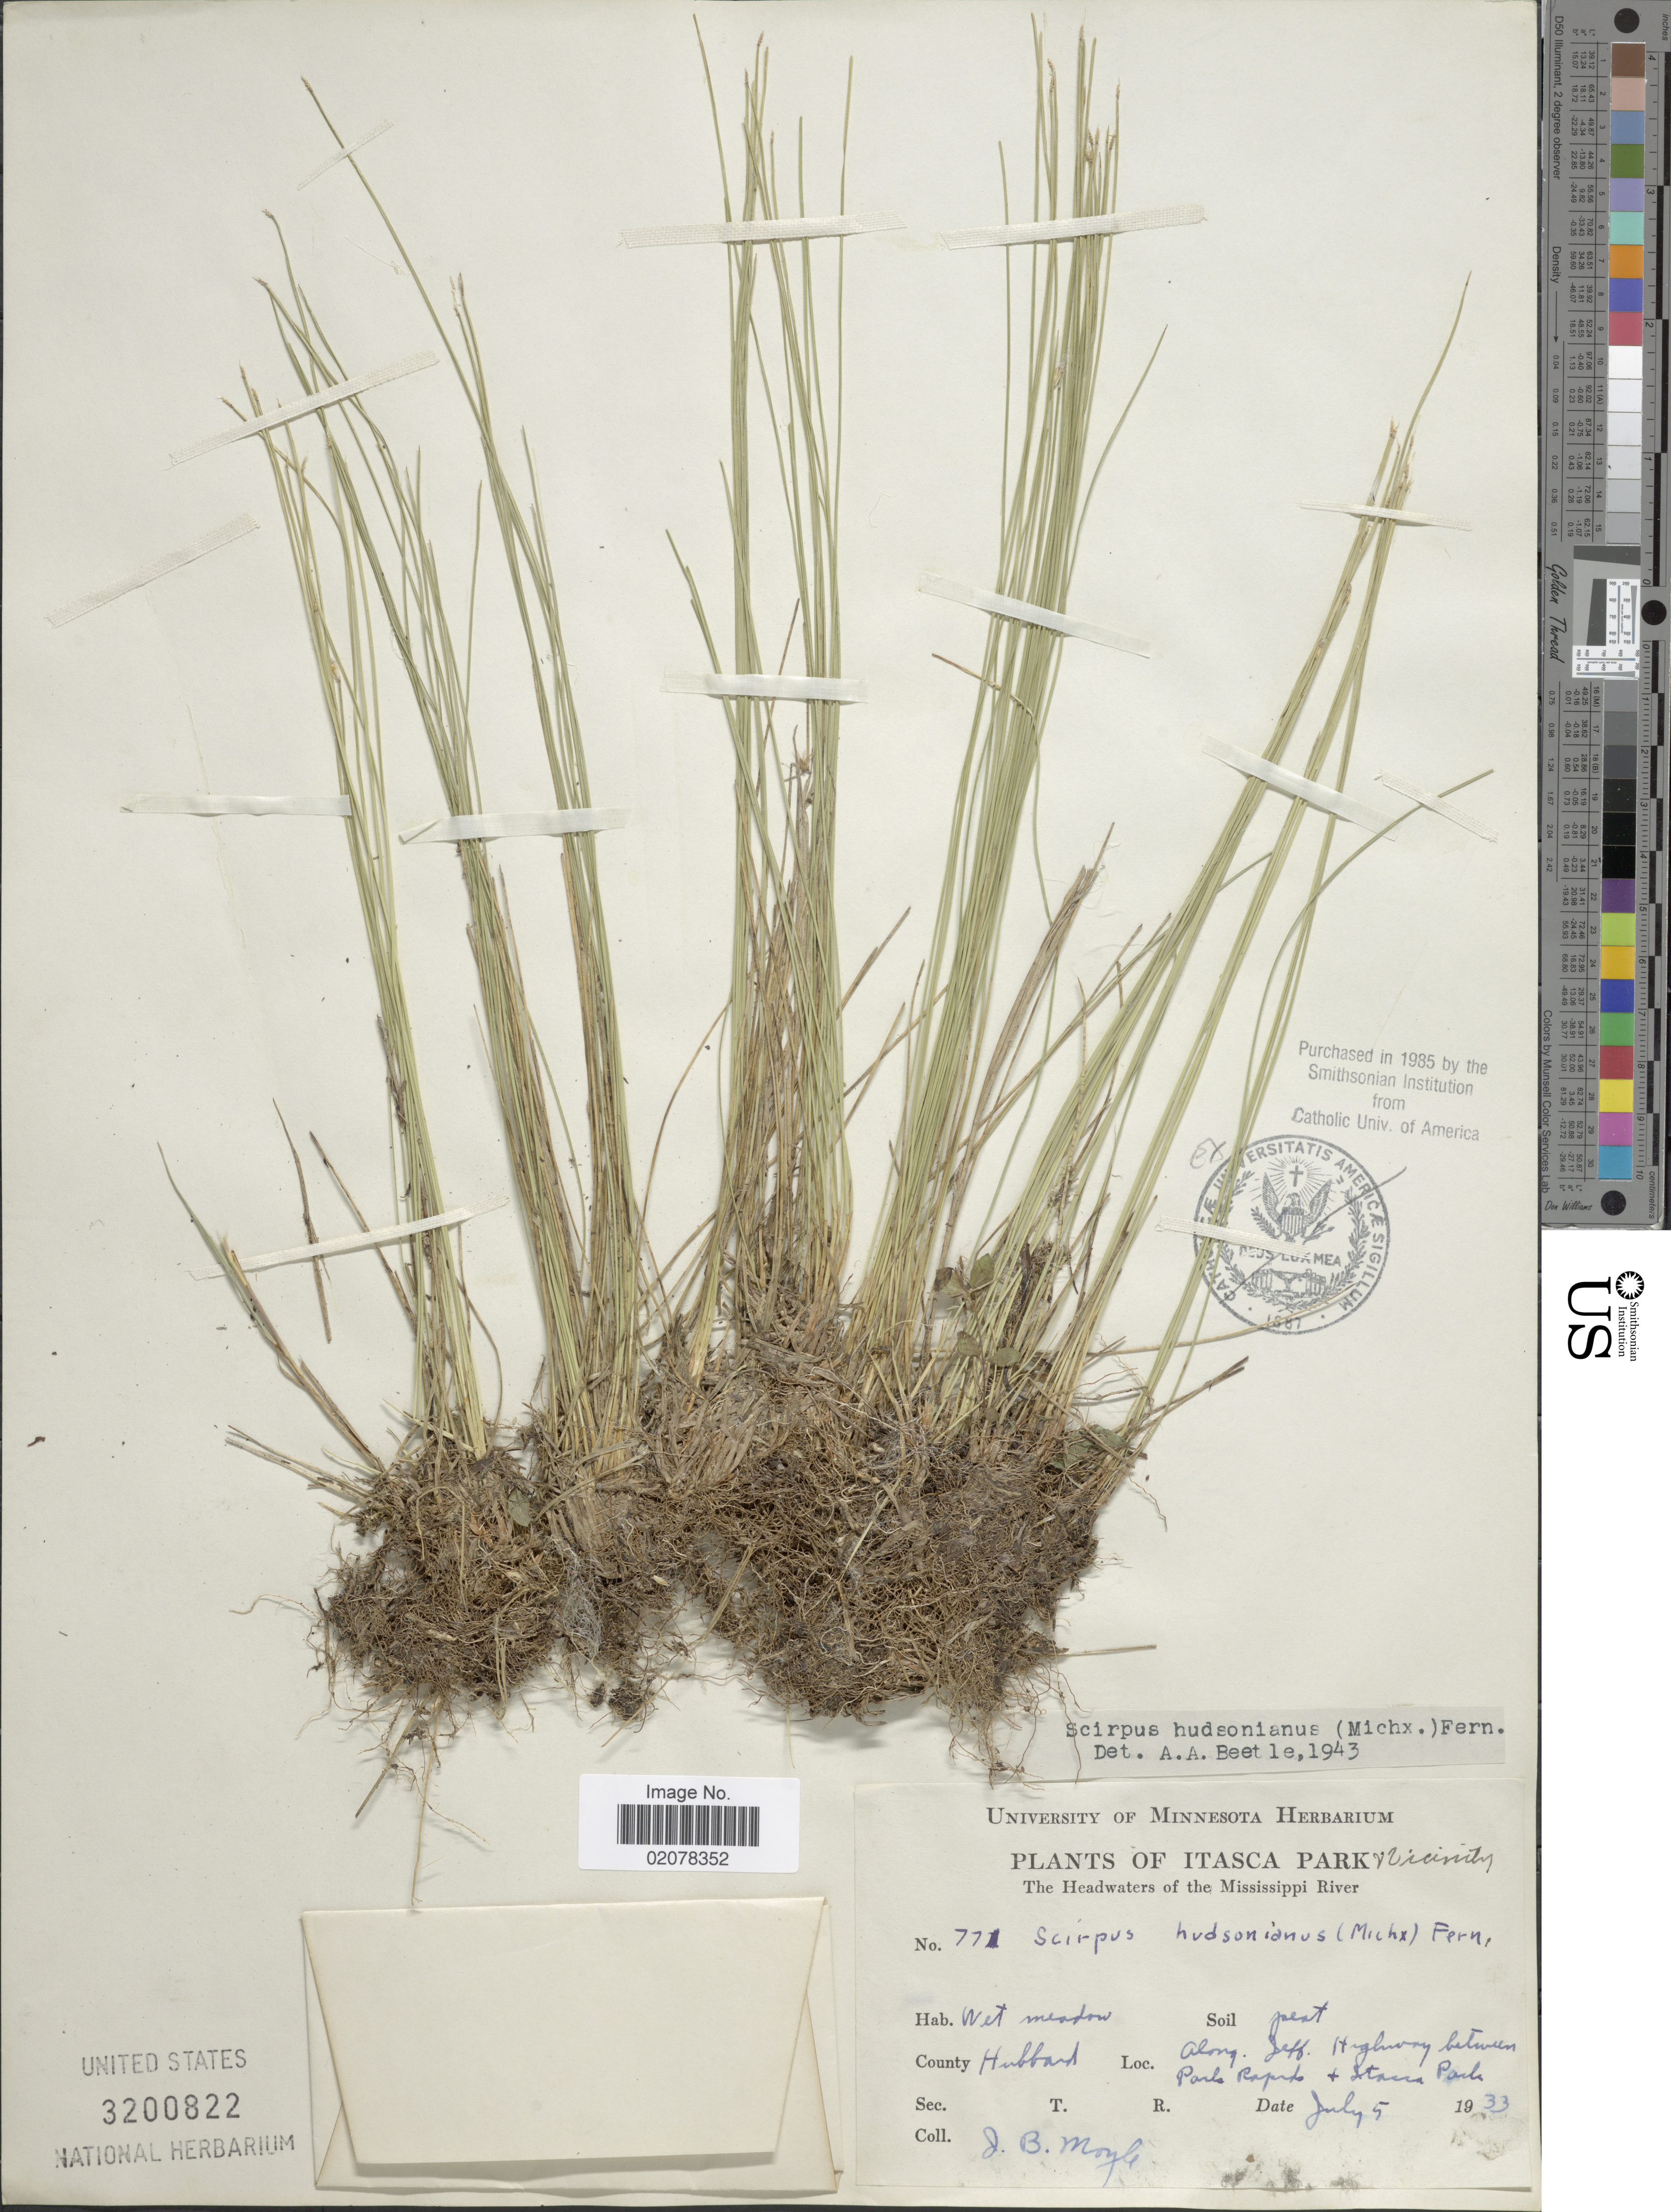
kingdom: Plantae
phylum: Tracheophyta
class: Liliopsida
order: Poales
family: Cyperaceae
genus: Trichophorum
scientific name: Trichophorum alpinum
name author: (L.) Pers.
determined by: Strong, M. T., (US), Smithsonian Institution - National Museum of Natural History (UNITED STATES)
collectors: J. Moyle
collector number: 771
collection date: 1933-07-05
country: United States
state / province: Minnesota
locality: Itasca Park + Vicinity, the Headwaters of the Mississippi River, wet meadow, County Hubbard, along Jeff Highway between Parks Rapids + Itasca Park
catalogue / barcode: US 3200822